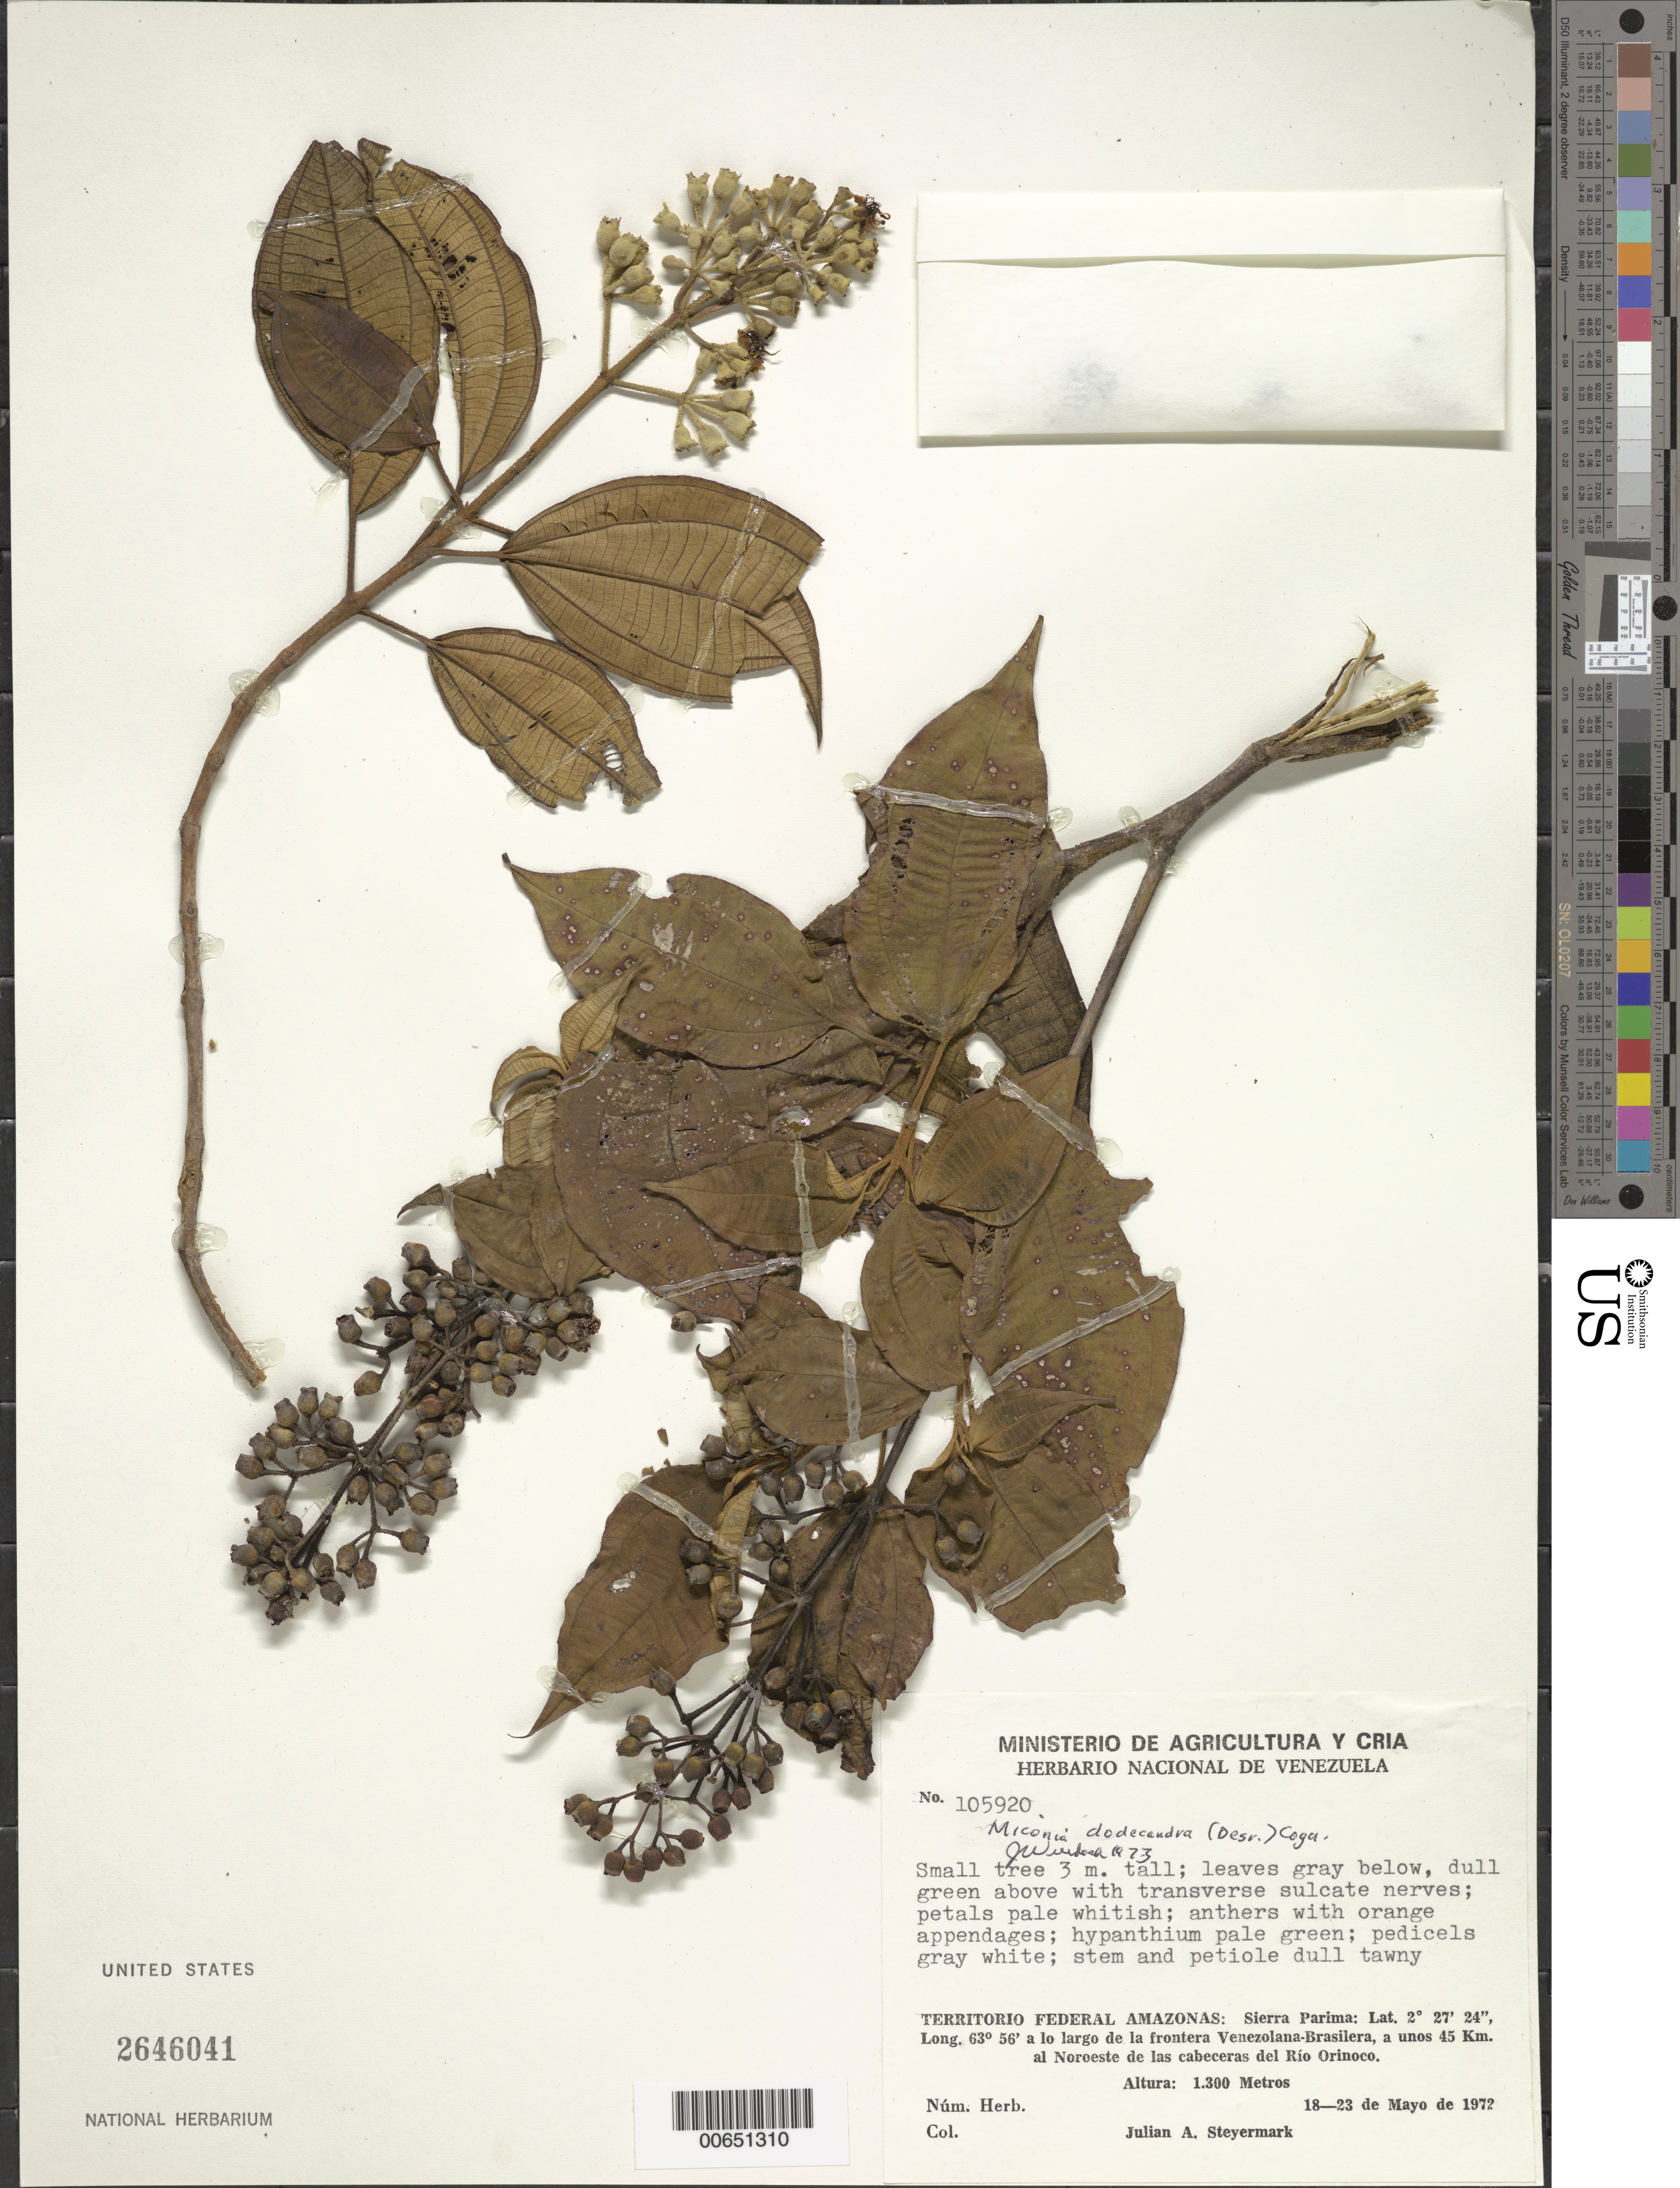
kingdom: Plantae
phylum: Tracheophyta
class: Magnoliopsida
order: Myrtales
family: Melastomataceae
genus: Miconia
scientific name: Miconia dodecandra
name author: Cogn.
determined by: Wurdack, John J., (US), US (UNITED STATES)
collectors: J. Steyermark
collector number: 105920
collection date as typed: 18-May-72 to 23-May-72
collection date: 1972-05-18/1972-05-23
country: Venezuela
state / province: Amazonas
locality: Sierra Parima, la frontera Venezolana-Brasilera, a unos 45 km al noroeste de las cabeceras del Río Orinoco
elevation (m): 1300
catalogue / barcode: US 2646041